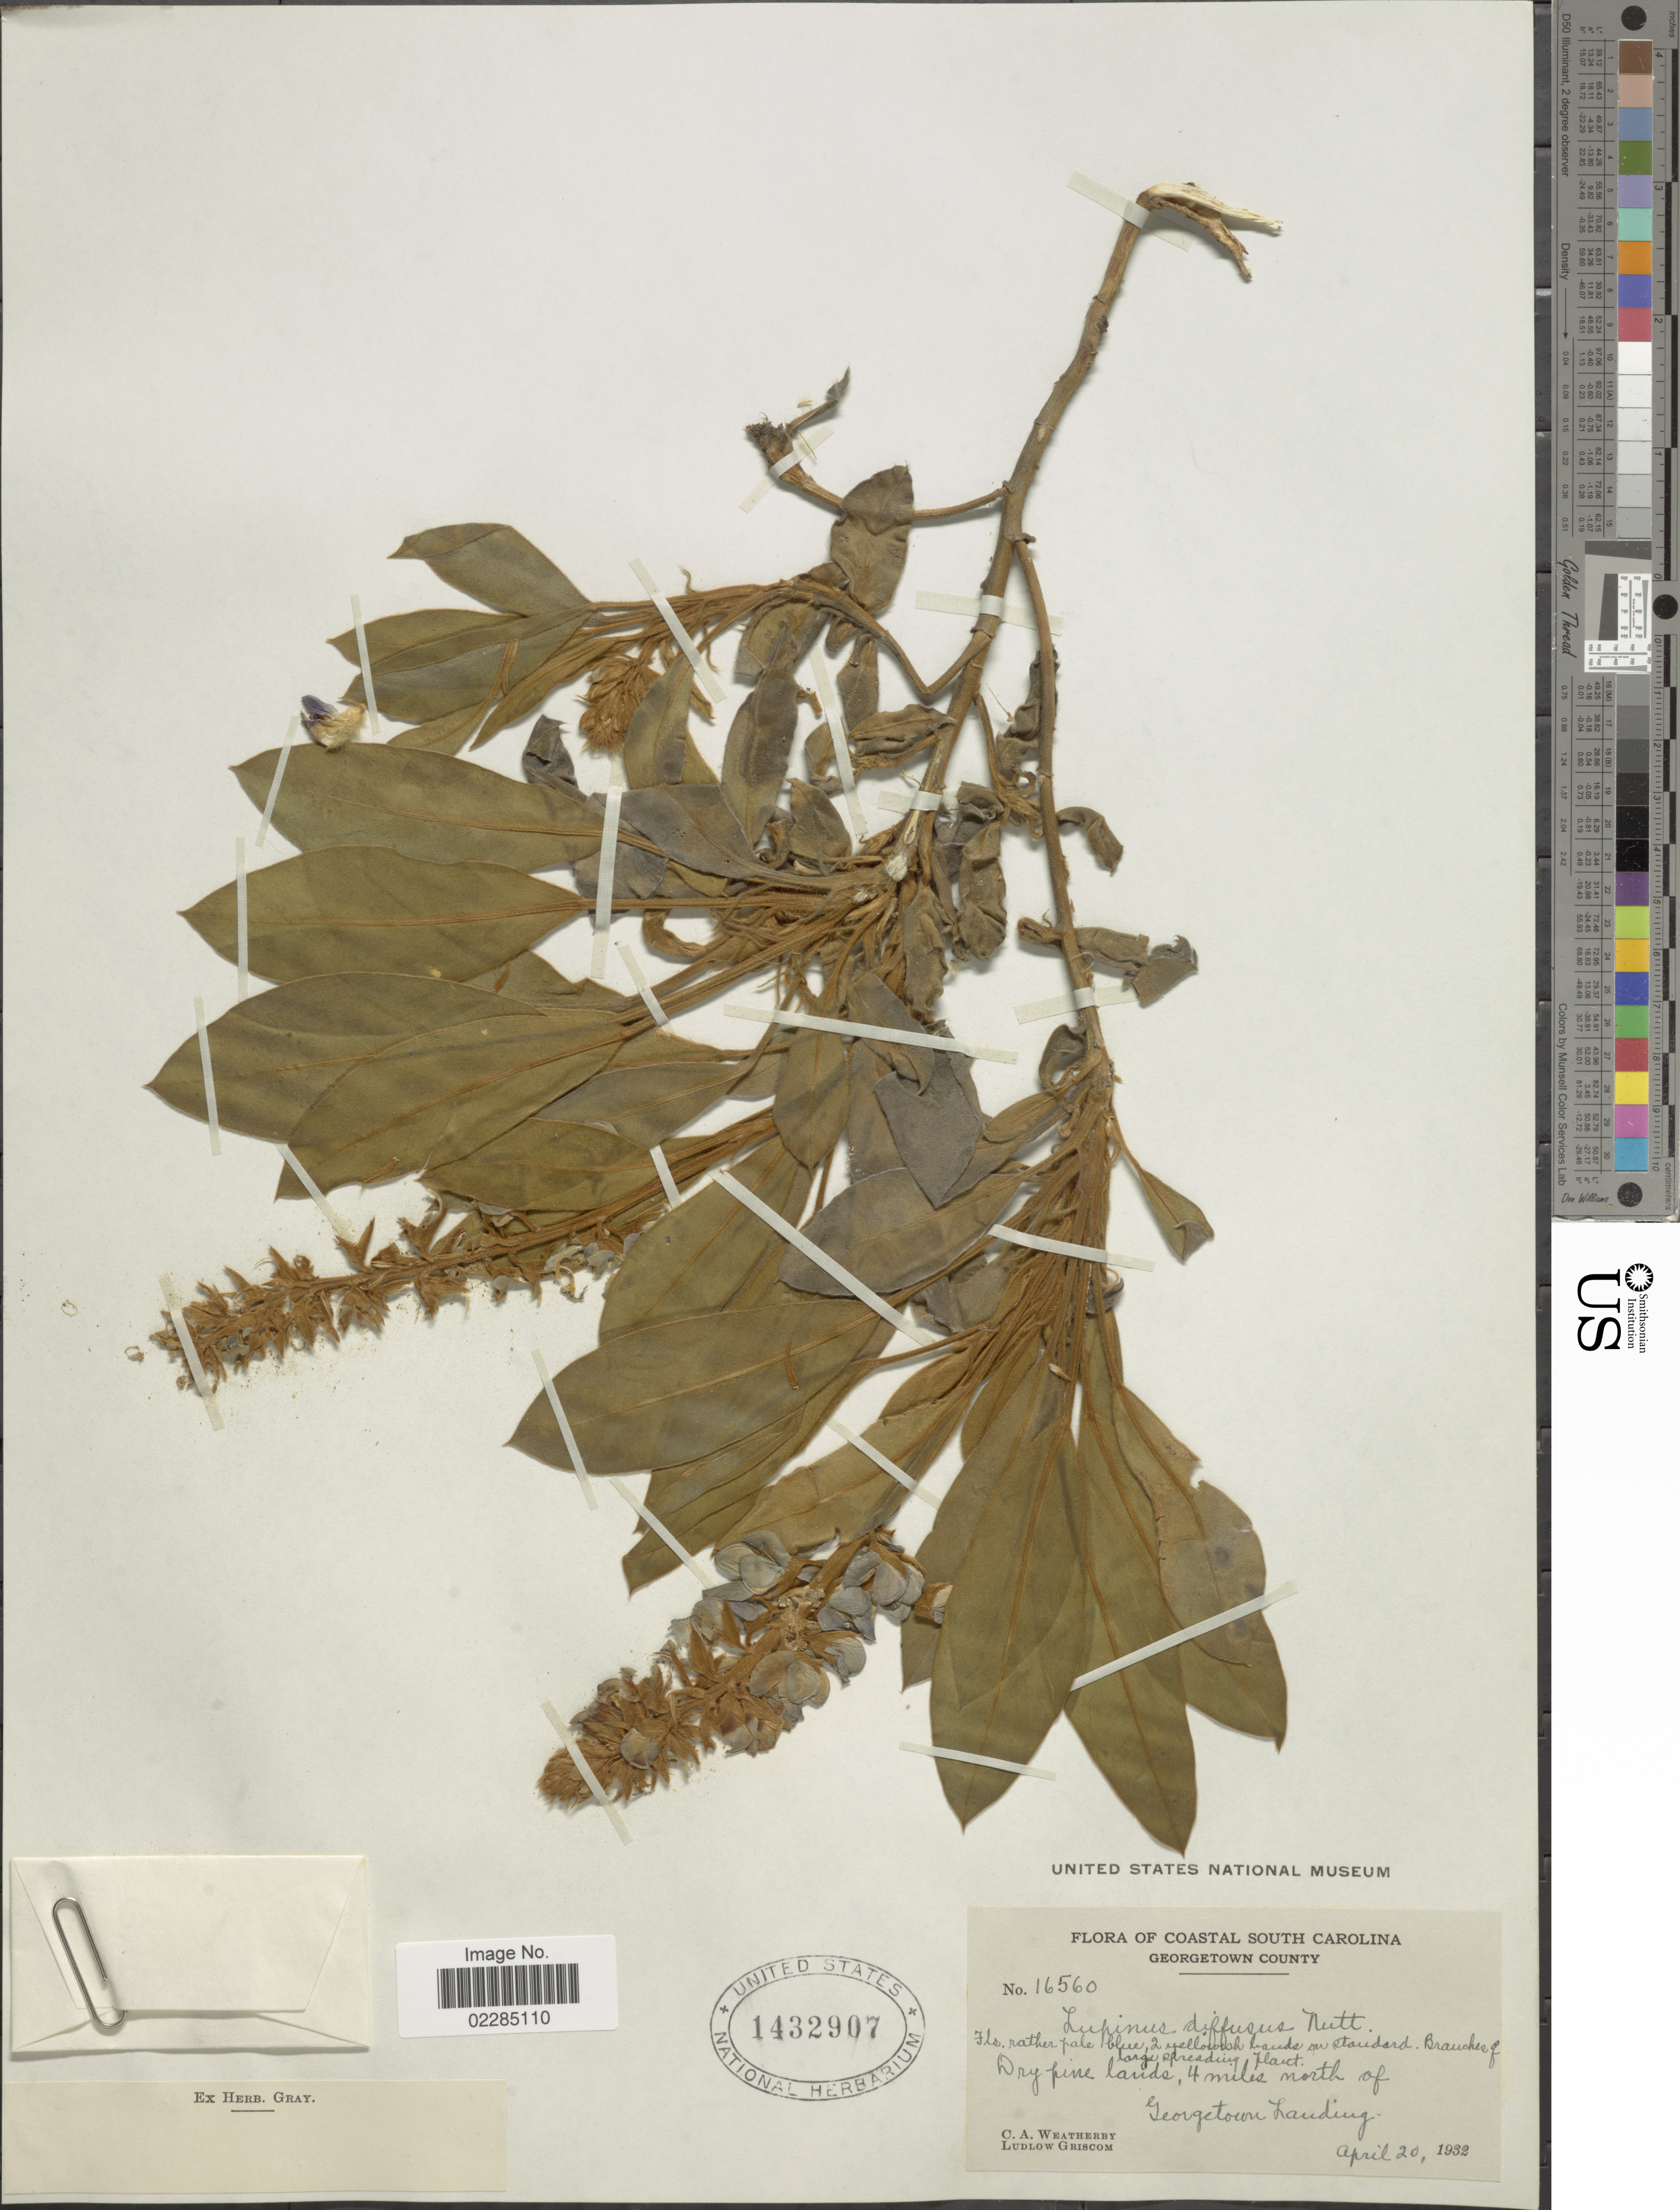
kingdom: Plantae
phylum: Tracheophyta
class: Magnoliopsida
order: Fabales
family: Fabaceae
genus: Lupinus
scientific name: Lupinus diffusus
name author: Nutt.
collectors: C. A. Weatherby & L. Griscom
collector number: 16560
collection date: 1932-04-20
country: United States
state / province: South Carolina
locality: Coastal South Carolina, 4 miles north of Georgetown Landing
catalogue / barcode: US 1432907